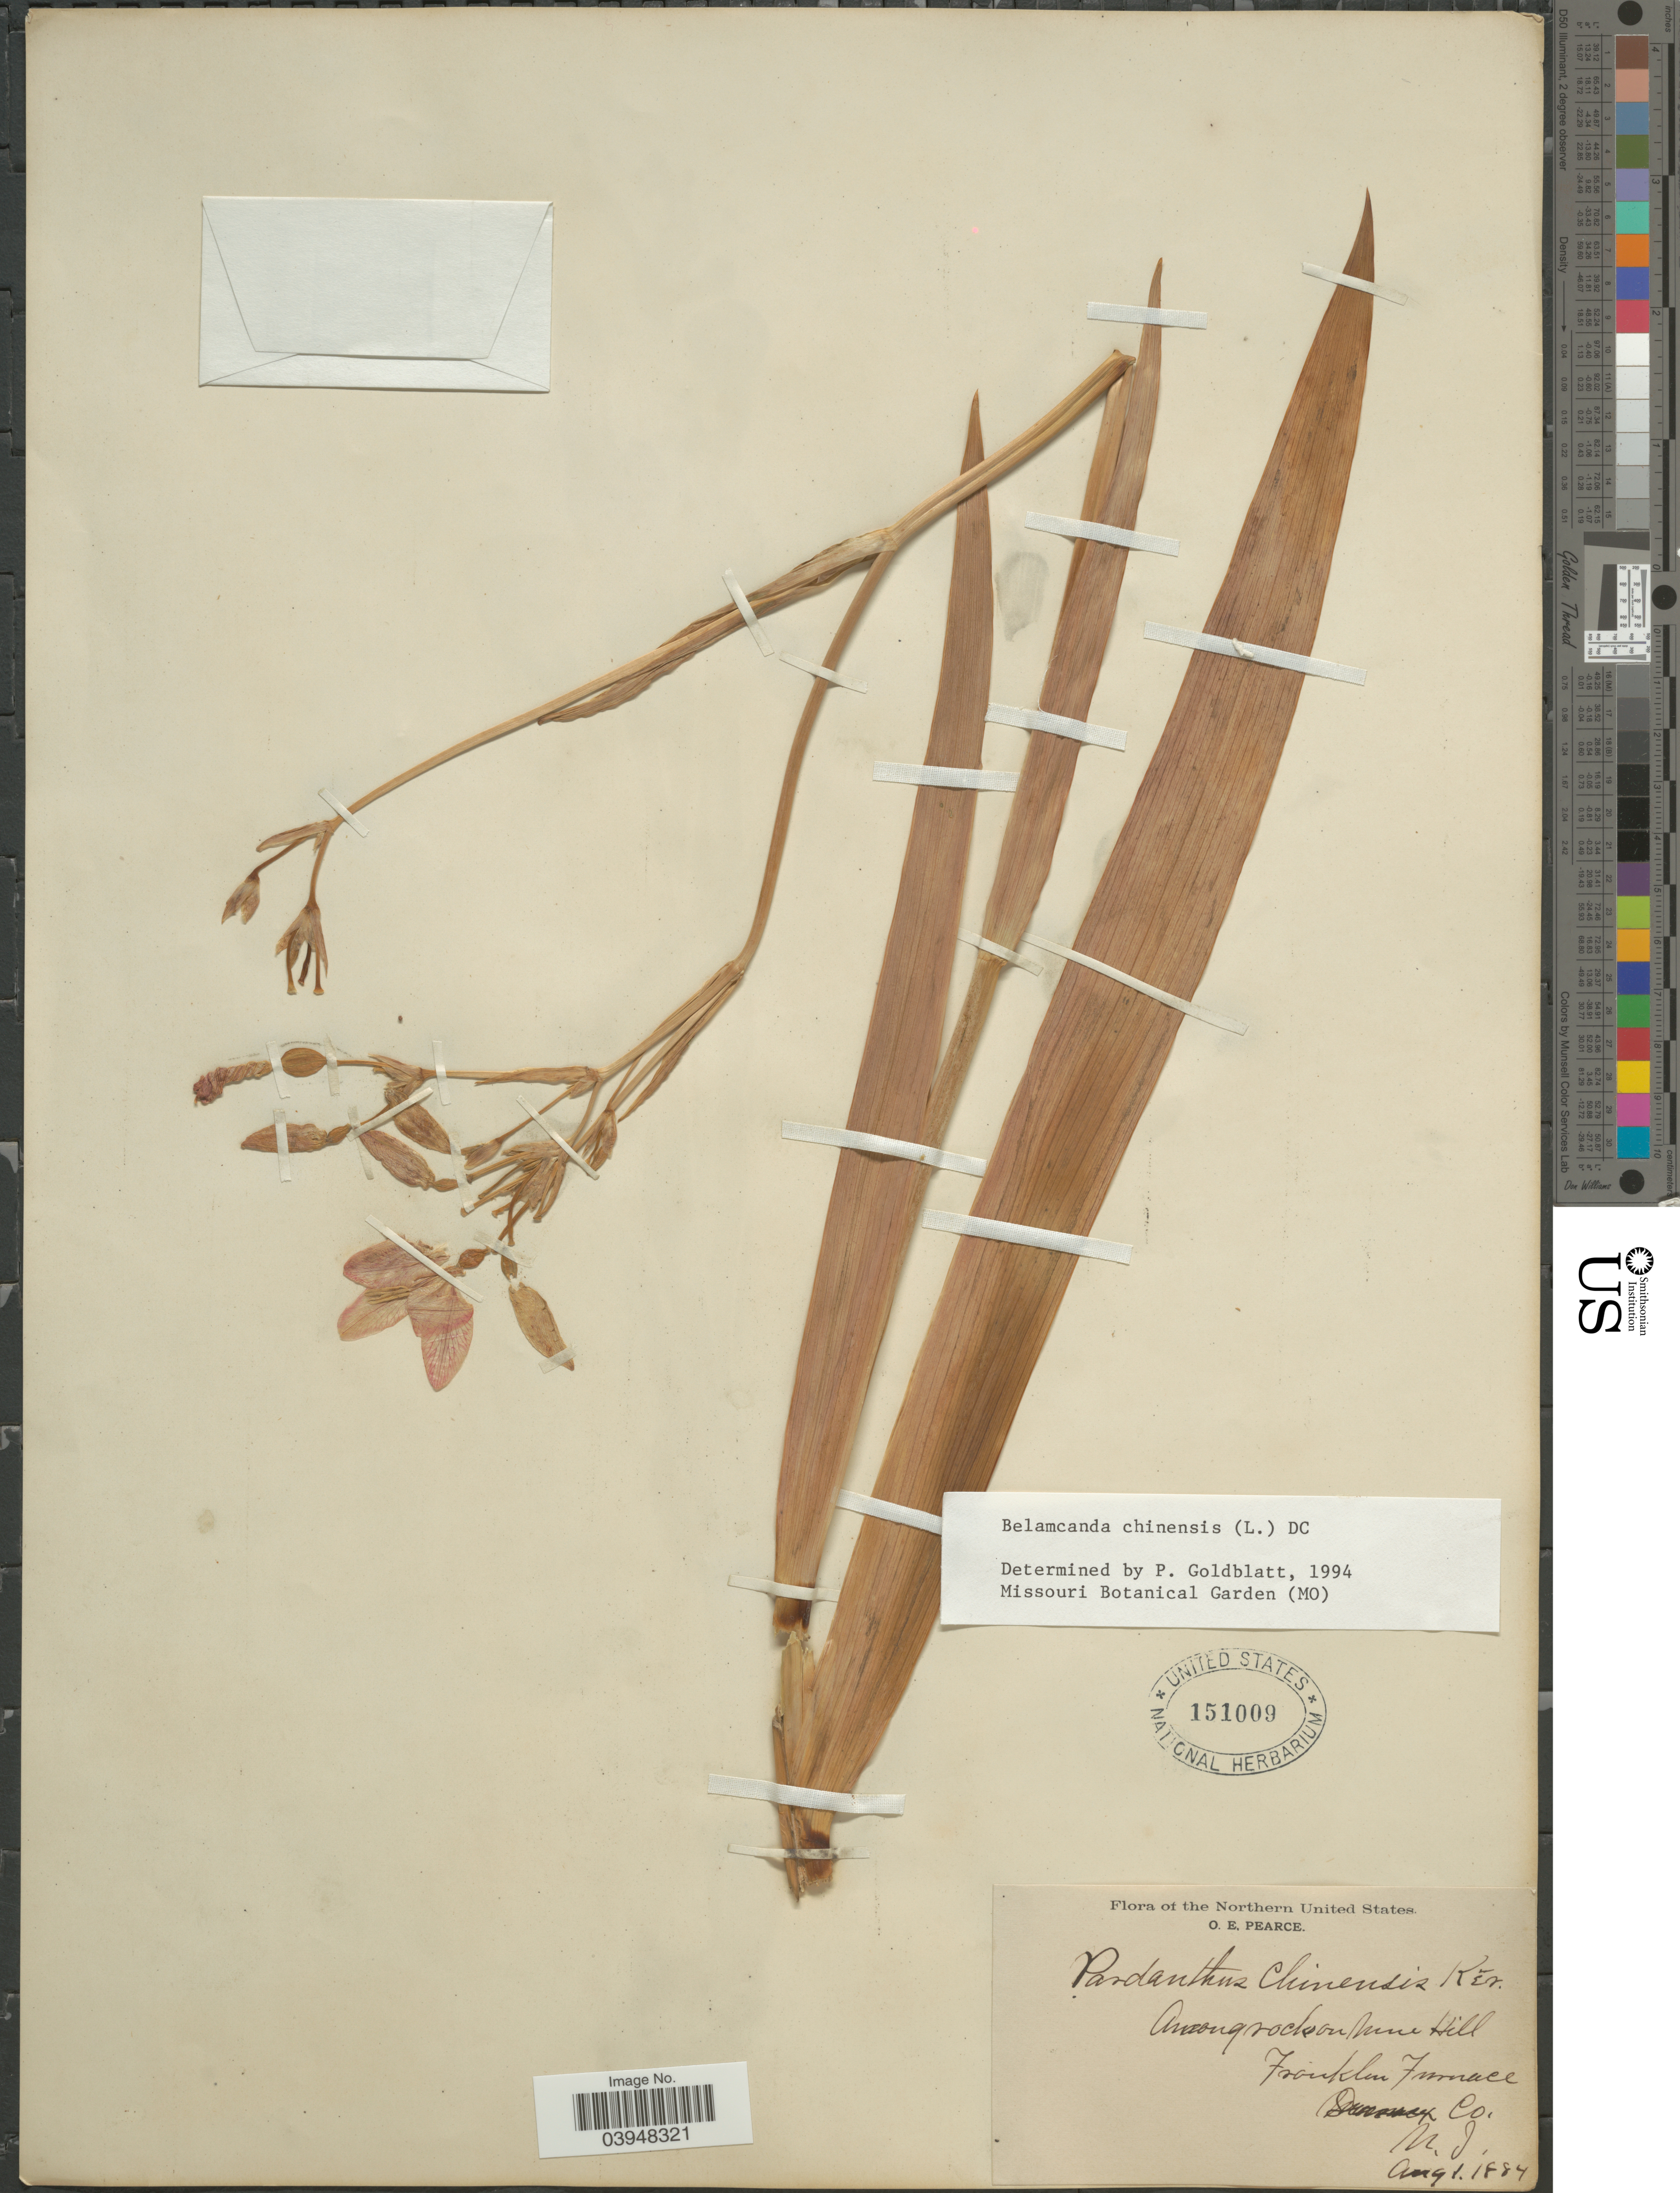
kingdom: Plantae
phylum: Tracheophyta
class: Liliopsida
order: Asparagales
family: Iridaceae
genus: Iris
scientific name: Iris domestica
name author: (L.) Goldblatt & Mabb.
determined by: Strong, Mark T., (BOT), Smithsonian Institution - National Museum of Natural History (UNITED STATES)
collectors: O. E. Pearce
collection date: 1884-08-01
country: United States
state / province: New Jersey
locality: The Northern United States. Among rocks on Mine Hill. Franklin Furnace.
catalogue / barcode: US 151009